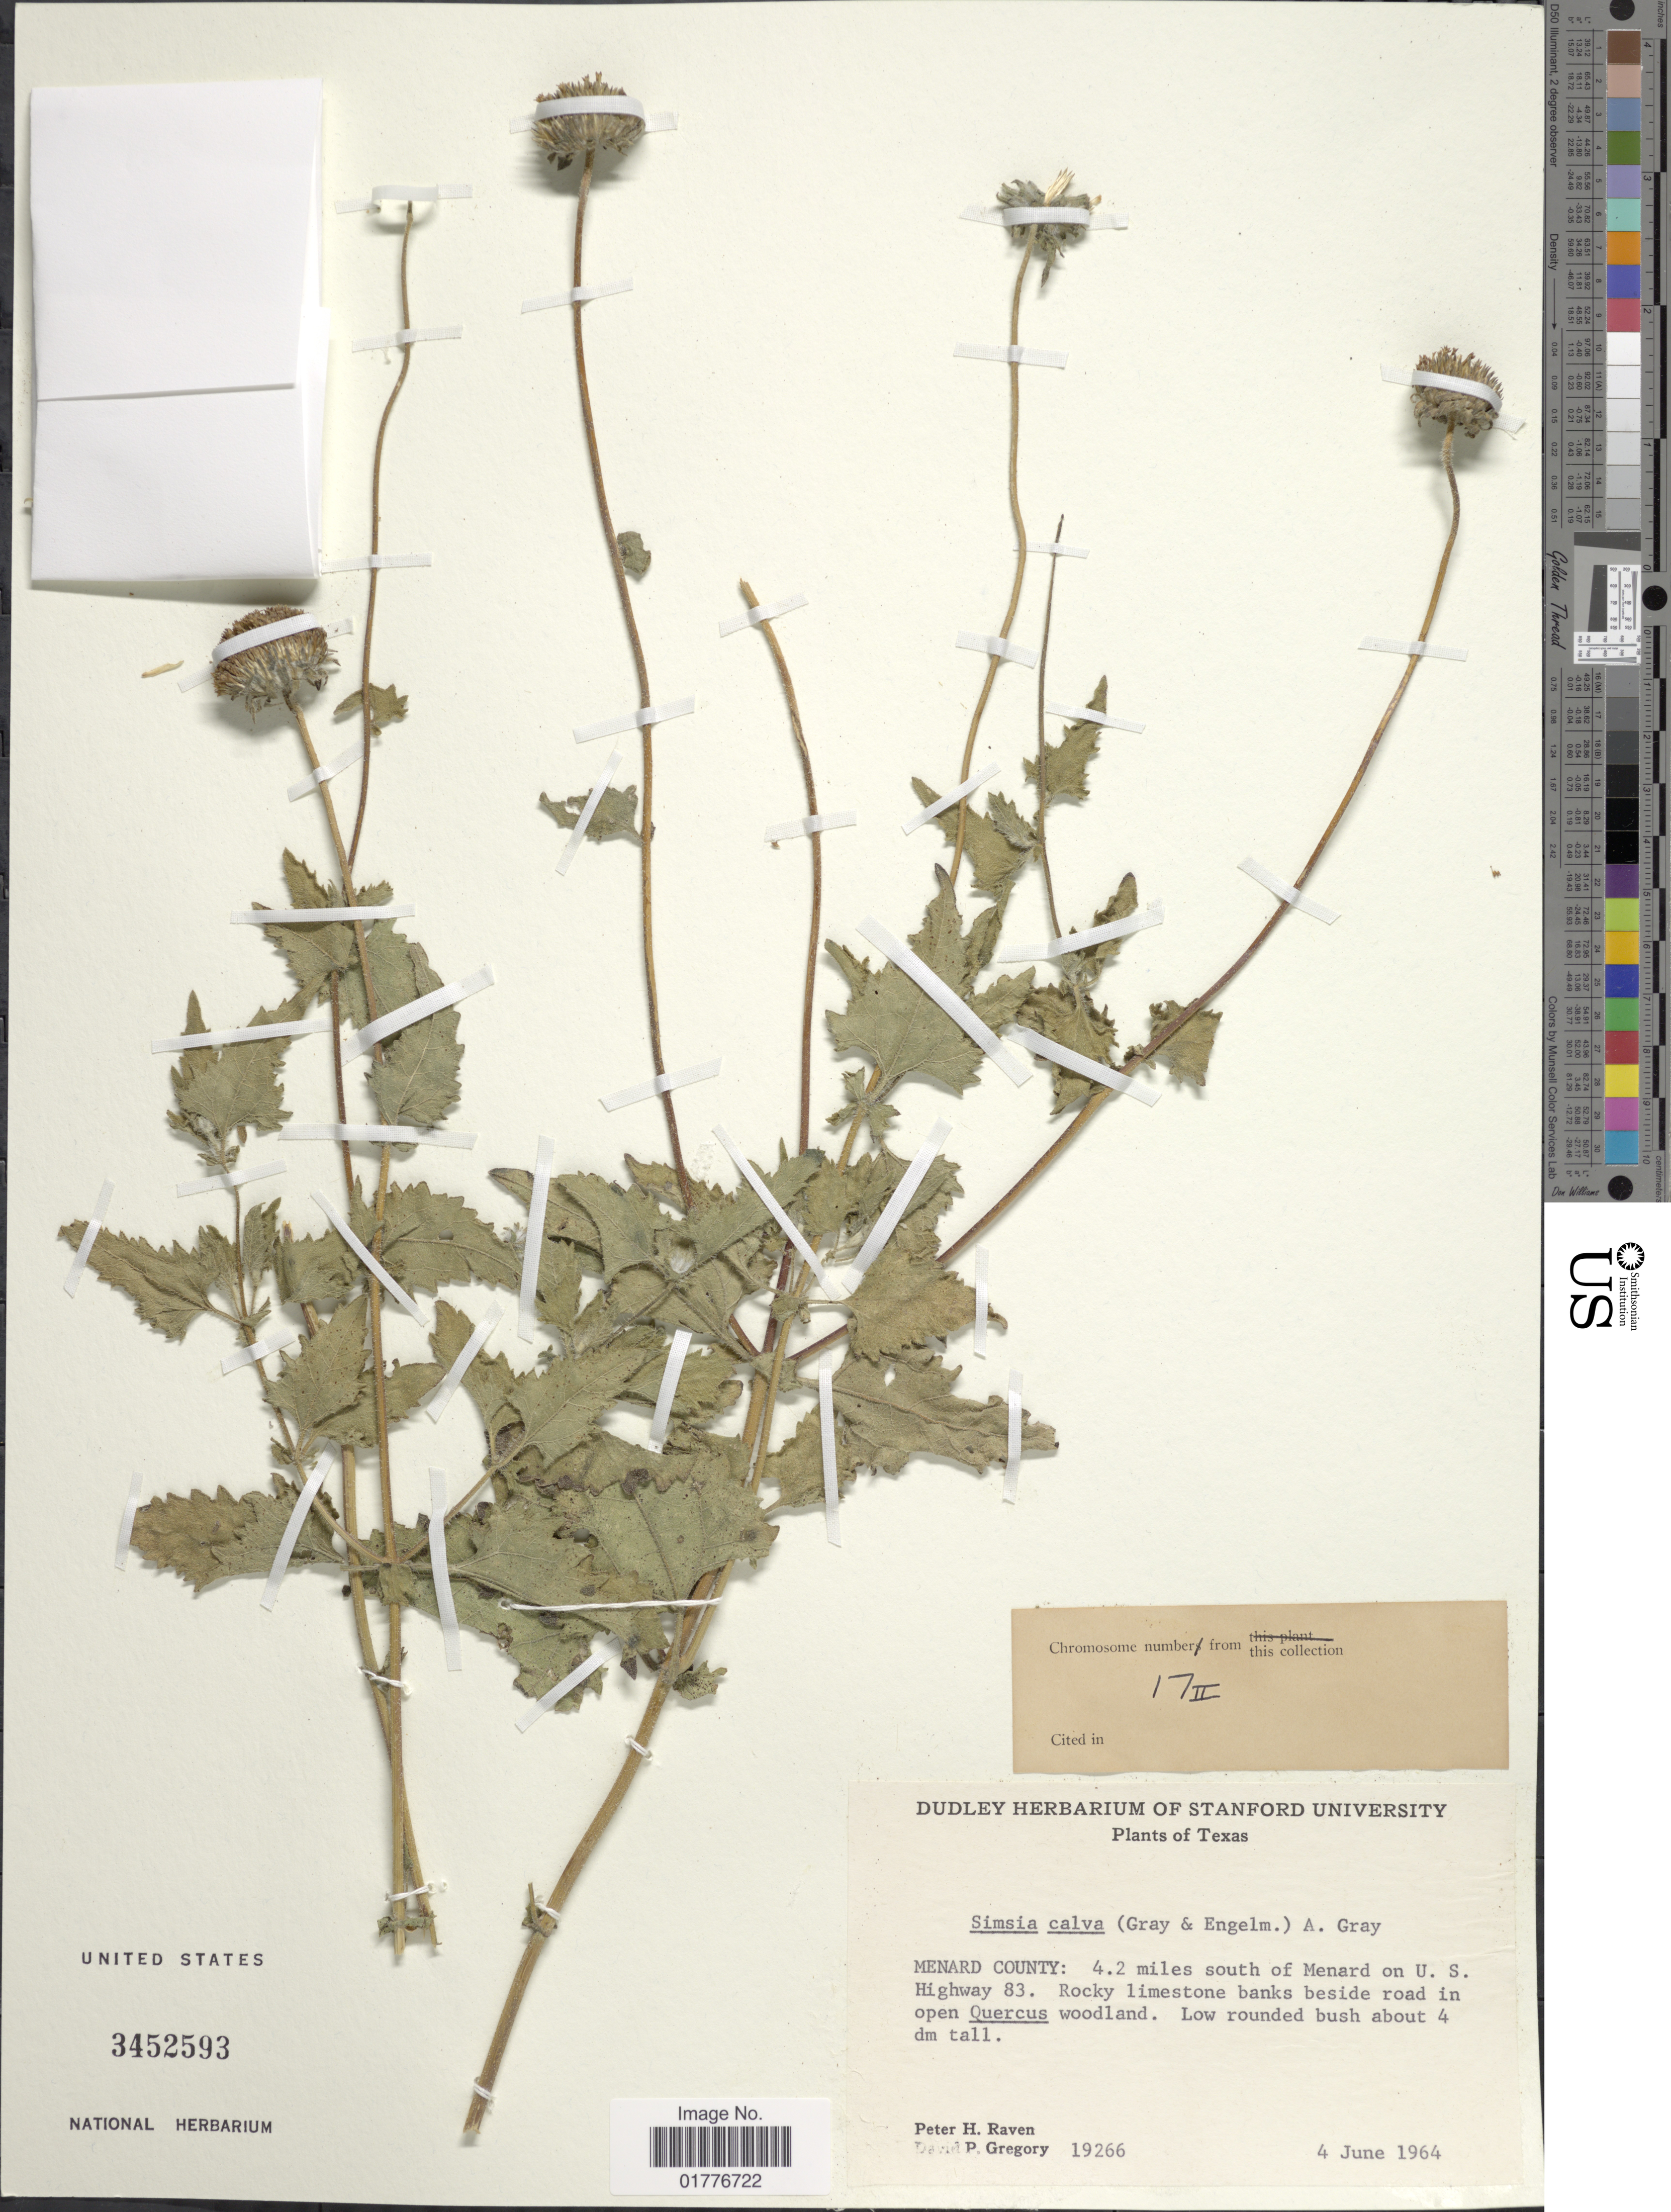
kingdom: Plantae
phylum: Tracheophyta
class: Magnoliopsida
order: Asterales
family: Asteraceae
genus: Simsia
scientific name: Simsia calva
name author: A. Gray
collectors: P. Raven & D. Gregory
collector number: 19266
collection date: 1964-06-04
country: United States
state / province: Texas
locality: Menard County: 4.2 miles south of Menard on U.S. Highway 83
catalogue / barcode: US 3452593